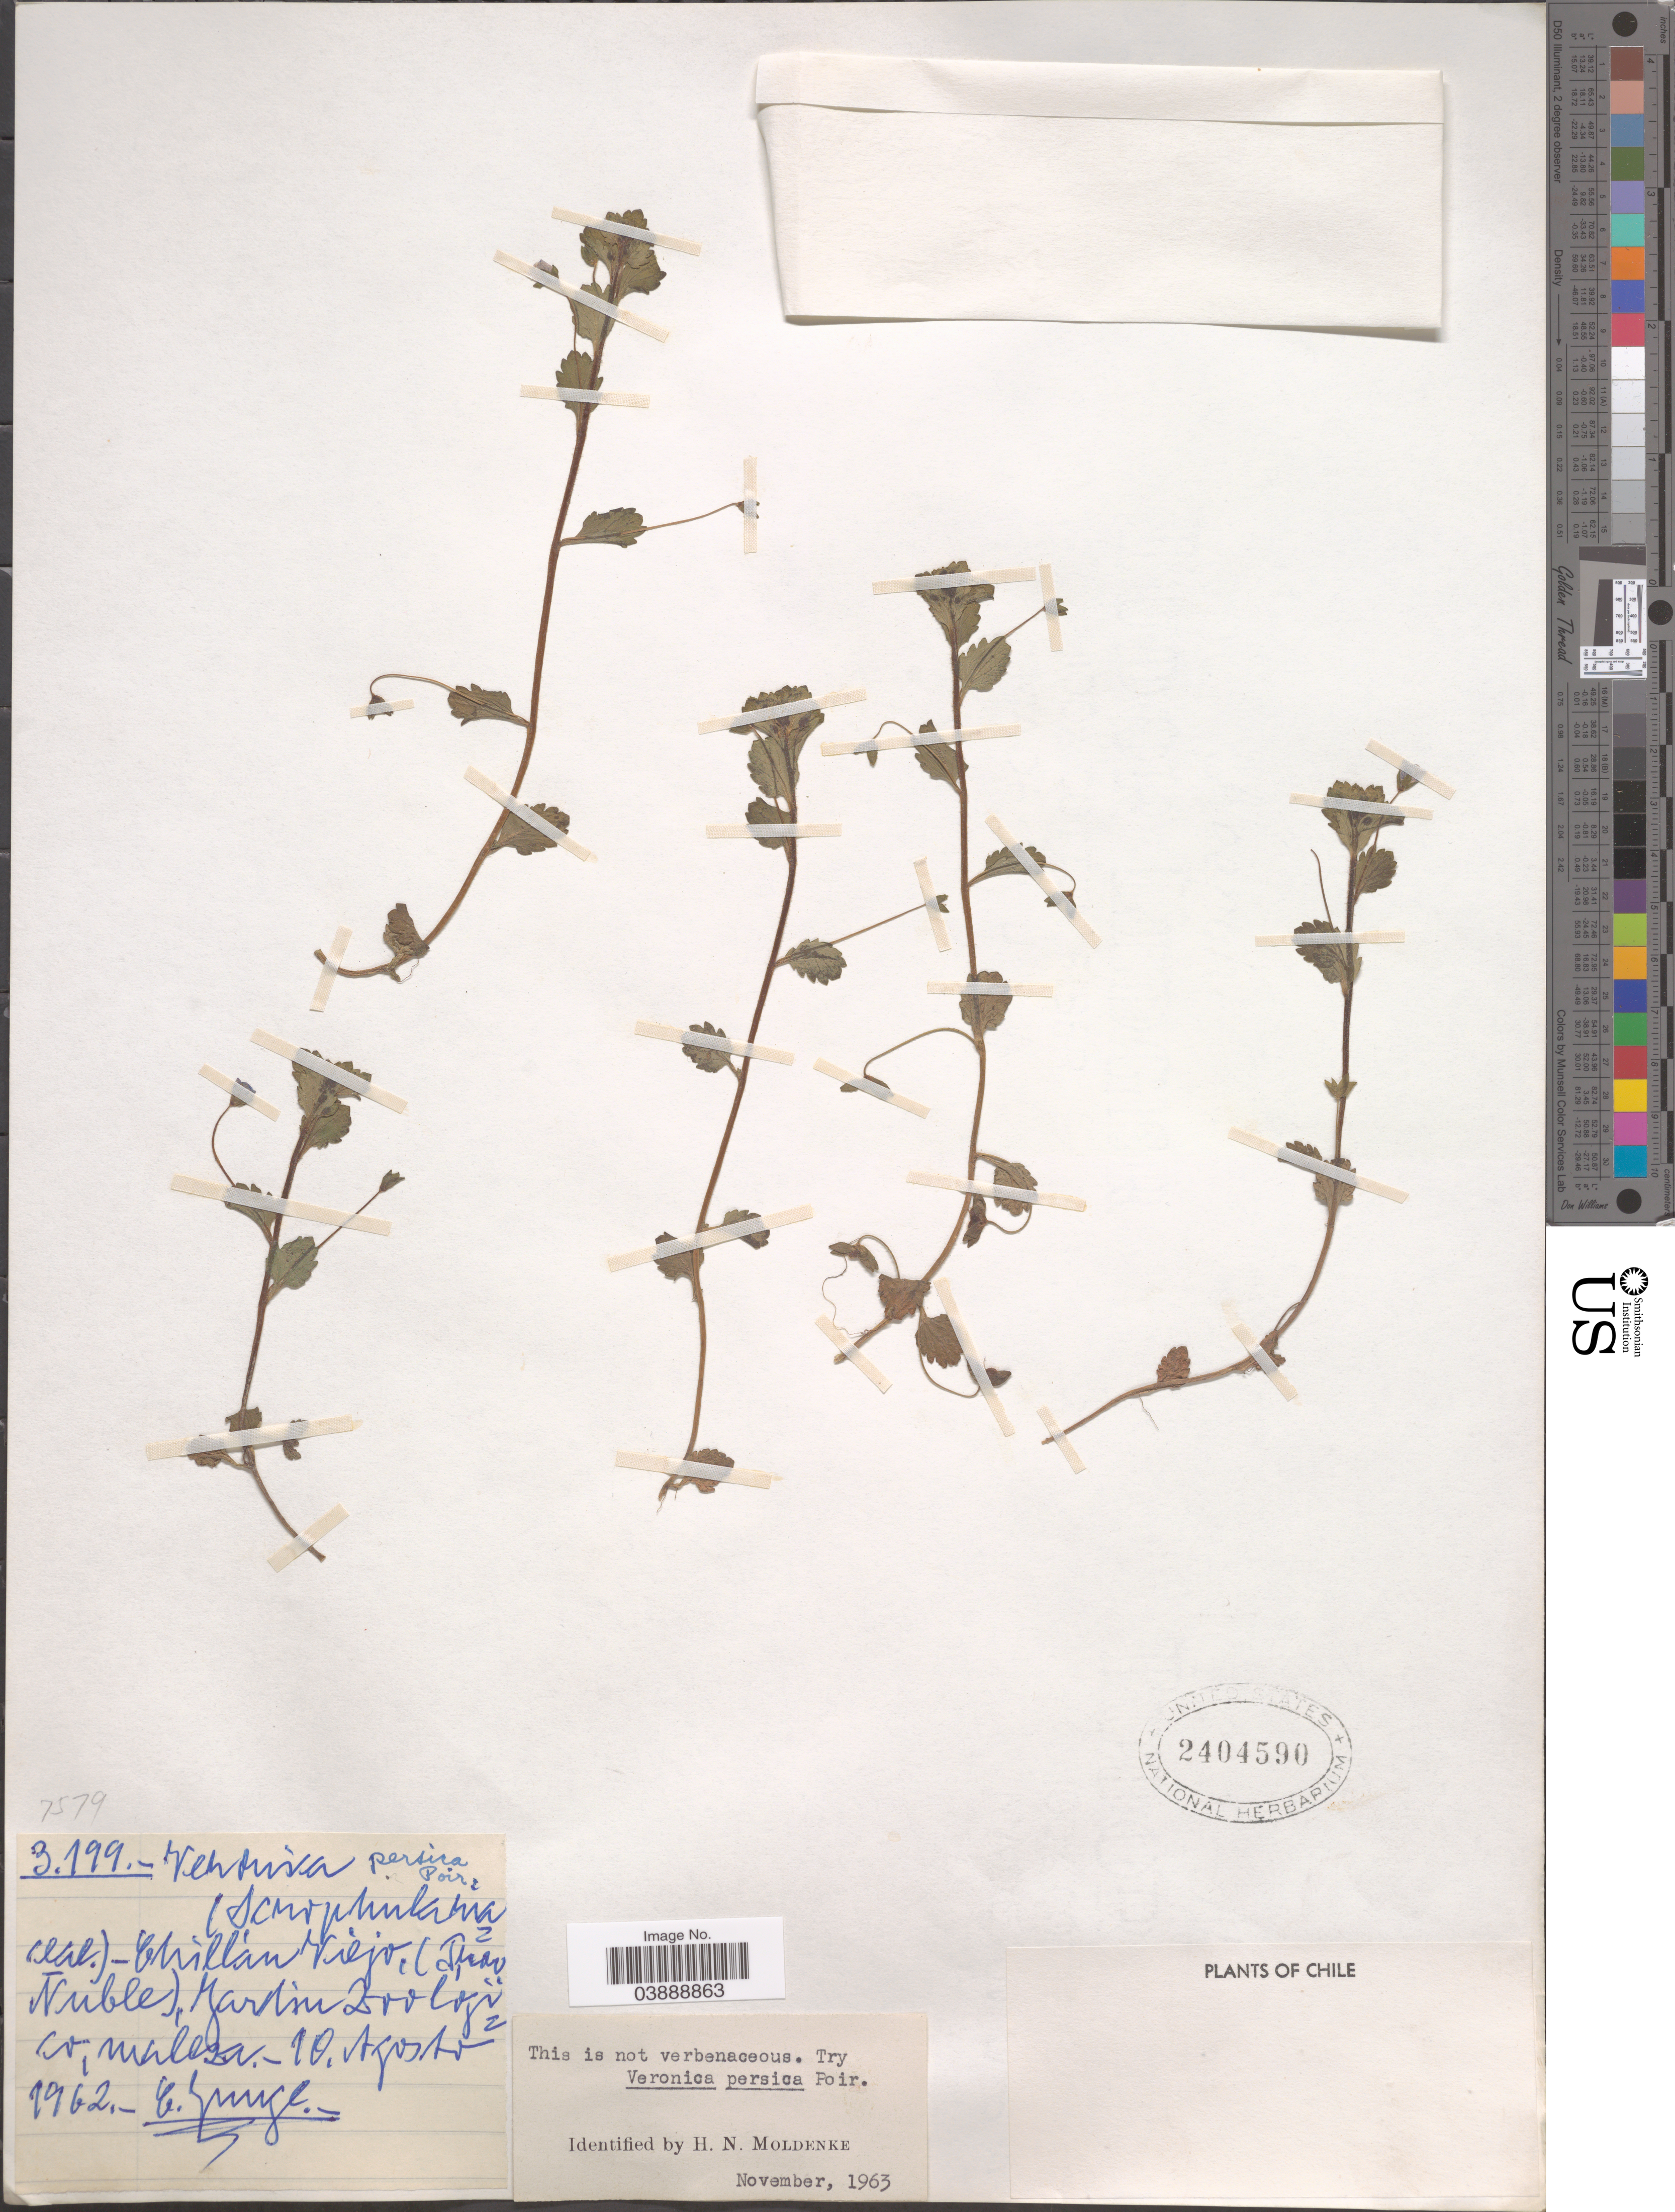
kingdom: Plantae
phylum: Tracheophyta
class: Magnoliopsida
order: Lamiales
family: Plantaginaceae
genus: Veronica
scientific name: Veronica persica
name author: Poir.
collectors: E. Gringe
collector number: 3199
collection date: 1962-08-10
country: Chile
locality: Chillán Viejo, (Prov. Nuble), Jardin Zoologica, malloa.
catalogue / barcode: US 2404590